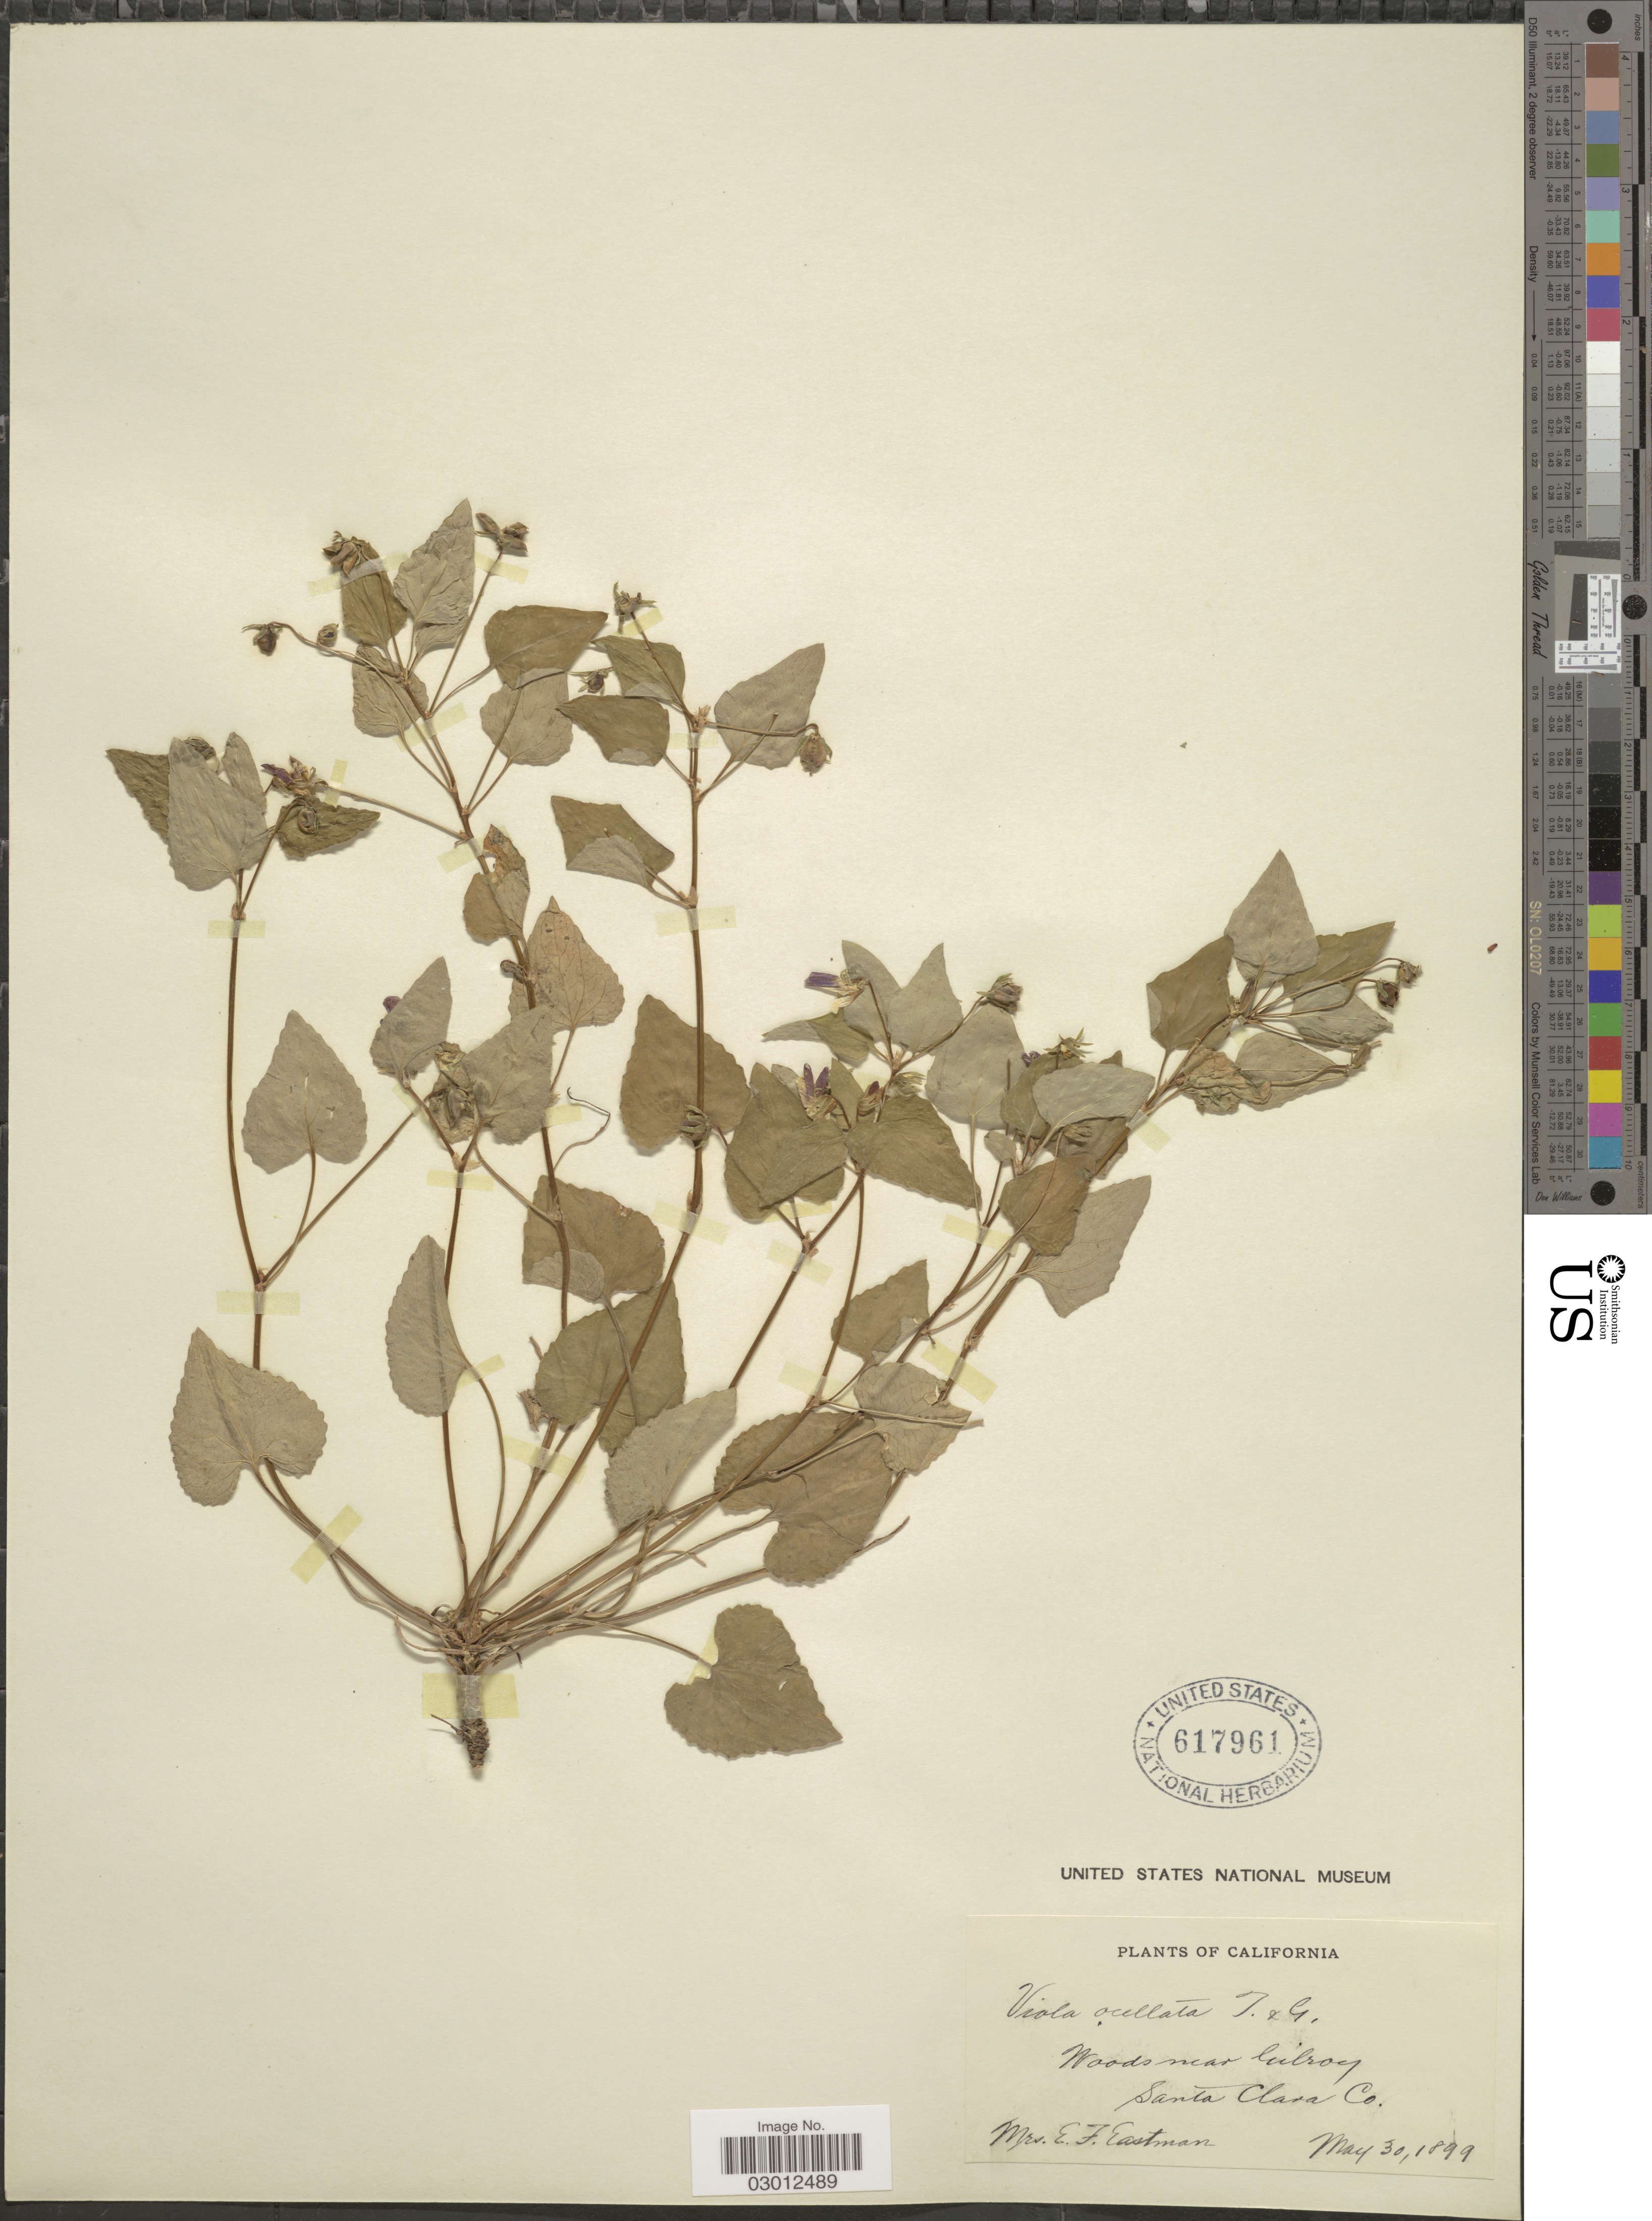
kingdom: Plantae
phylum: Tracheophyta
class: Magnoliopsida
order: Malpighiales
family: Violaceae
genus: Viola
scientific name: Viola ocellata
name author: Torr. & A. Gray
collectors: E. Eastman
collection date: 1899-05-30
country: United States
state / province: California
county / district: Santa Clara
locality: Woods near Gilroy, Santa Clara Co.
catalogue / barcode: US 617961